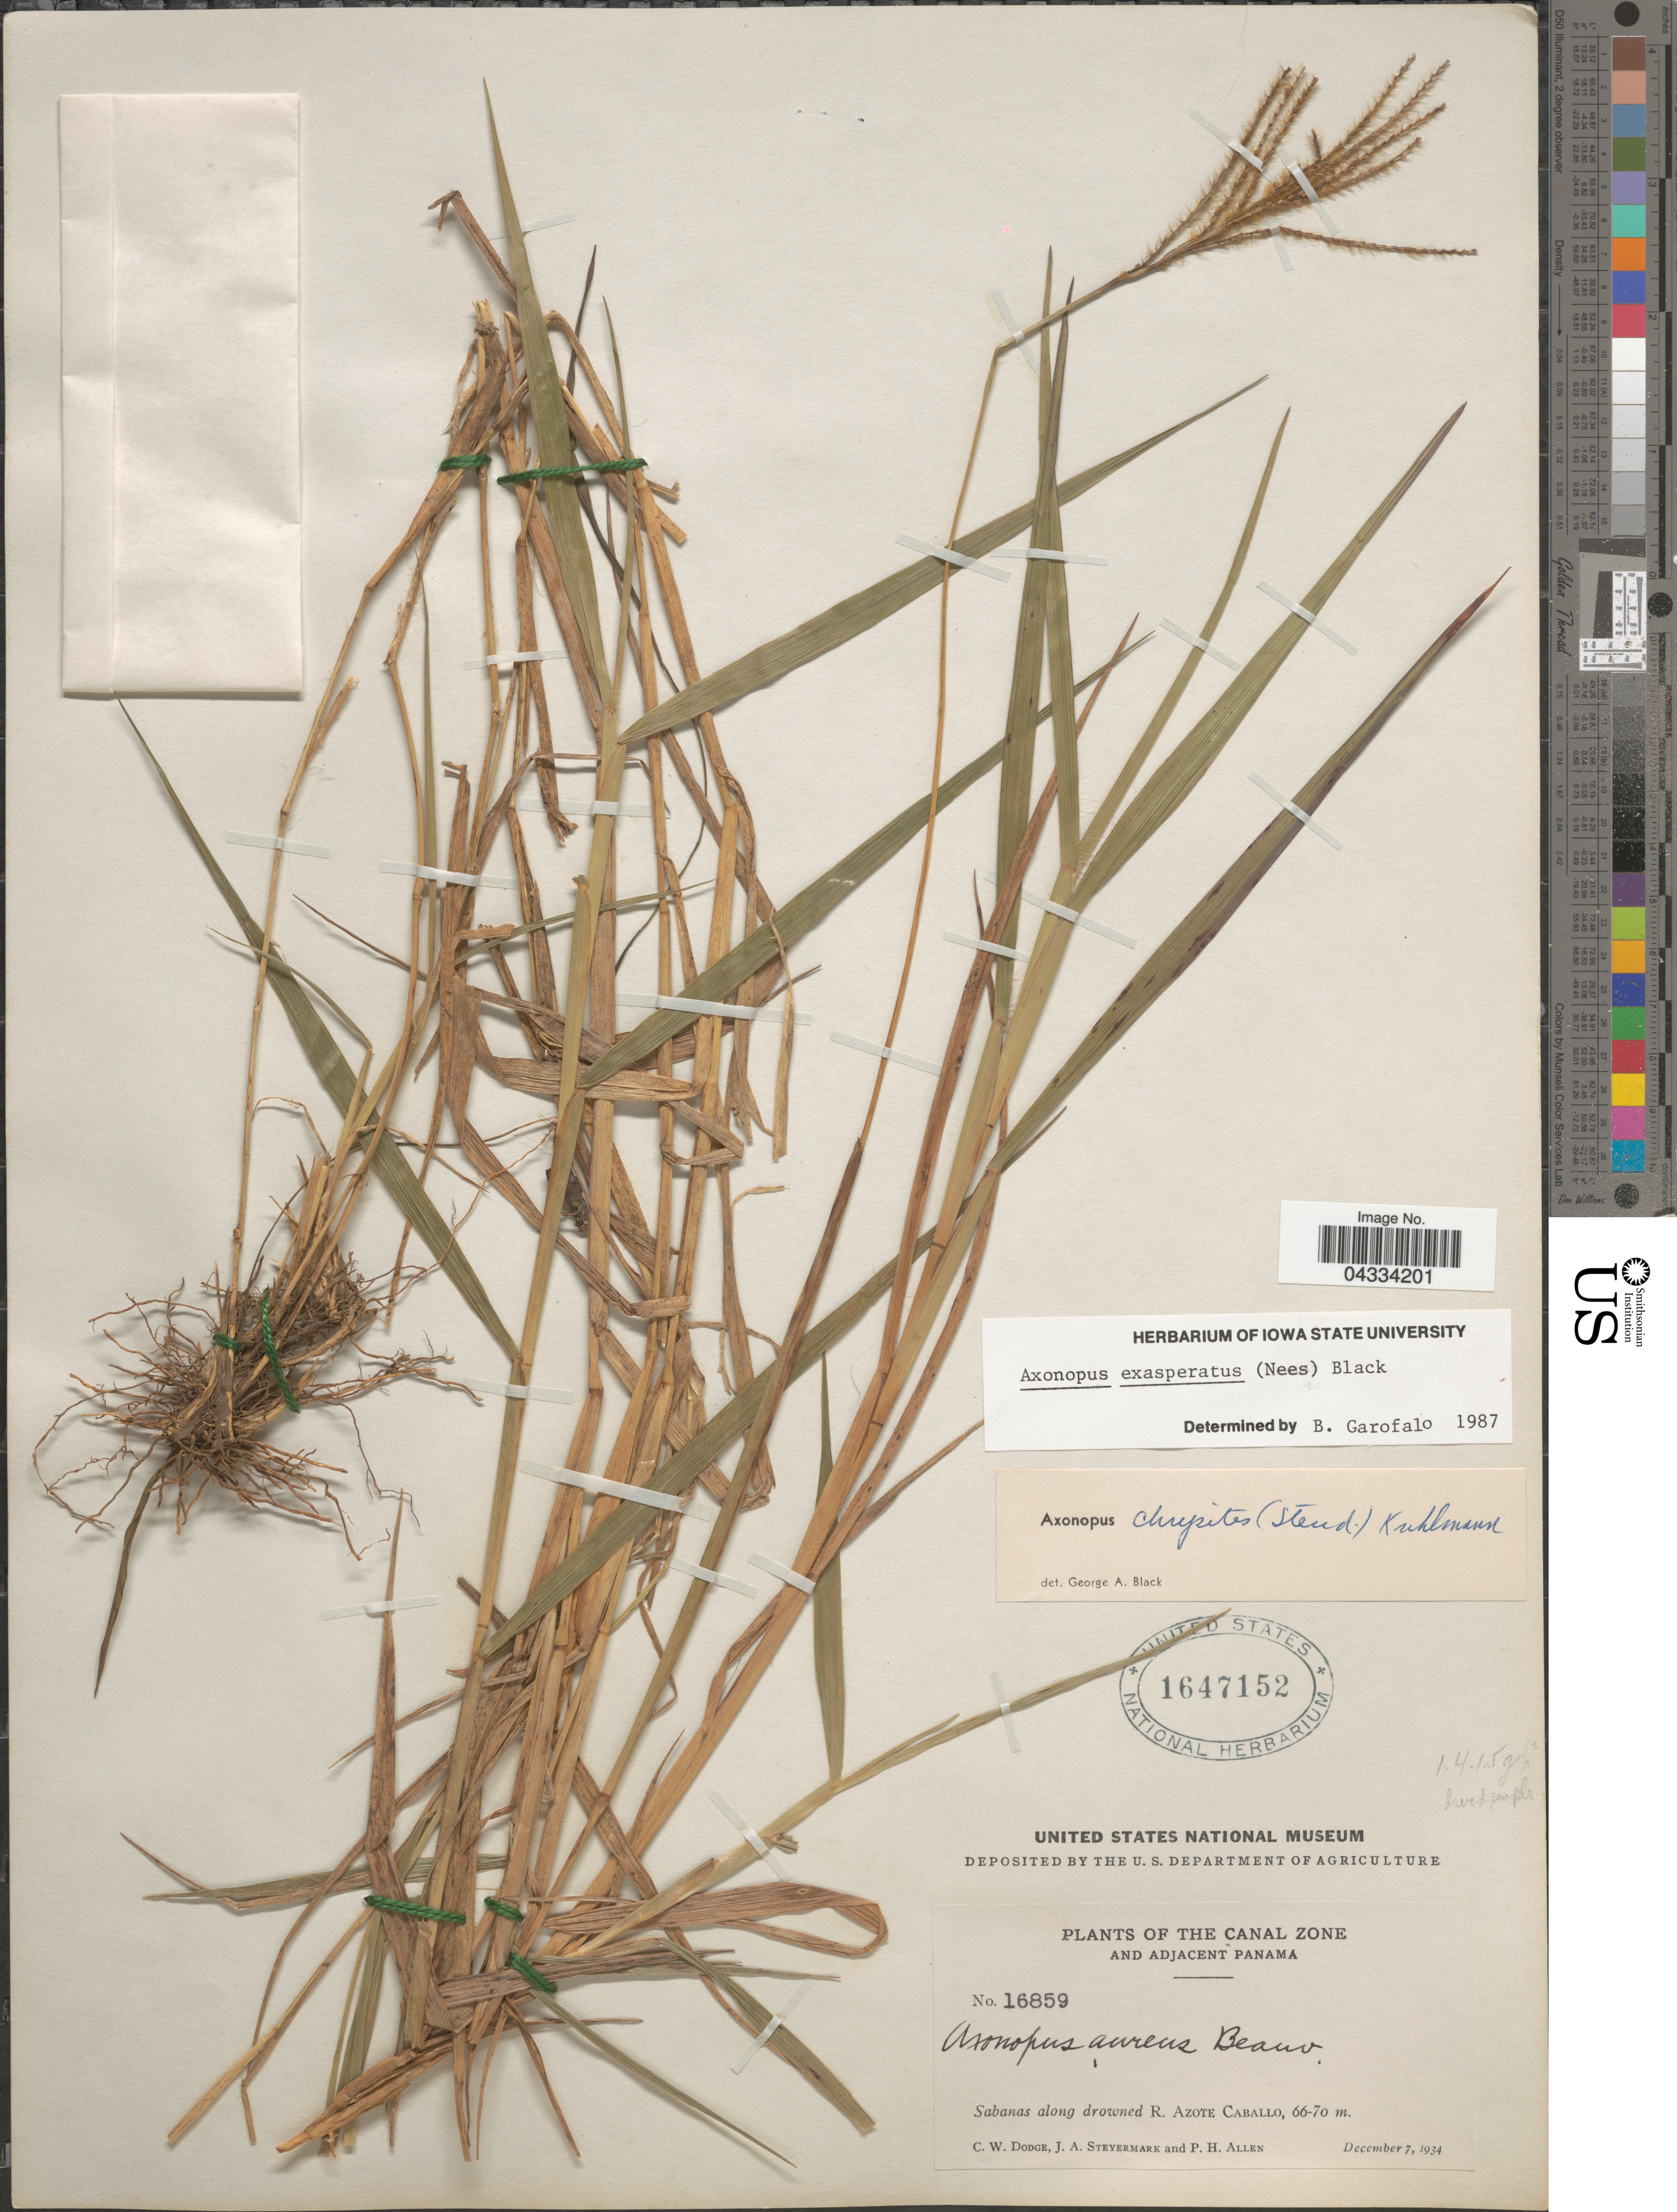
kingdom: Plantae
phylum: Tracheophyta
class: Liliopsida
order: Poales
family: Poaceae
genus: Axonopus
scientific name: Axonopus aureus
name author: P. Beauv.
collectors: C. Dodge, J. Steyermark & P. H. Allen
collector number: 16859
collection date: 1934-12-07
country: Panama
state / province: Colón / Panamá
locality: The Canal Zone and adjacent Panama. Sabanas along drowned R. Azote Caballo.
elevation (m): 66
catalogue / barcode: US 1647152